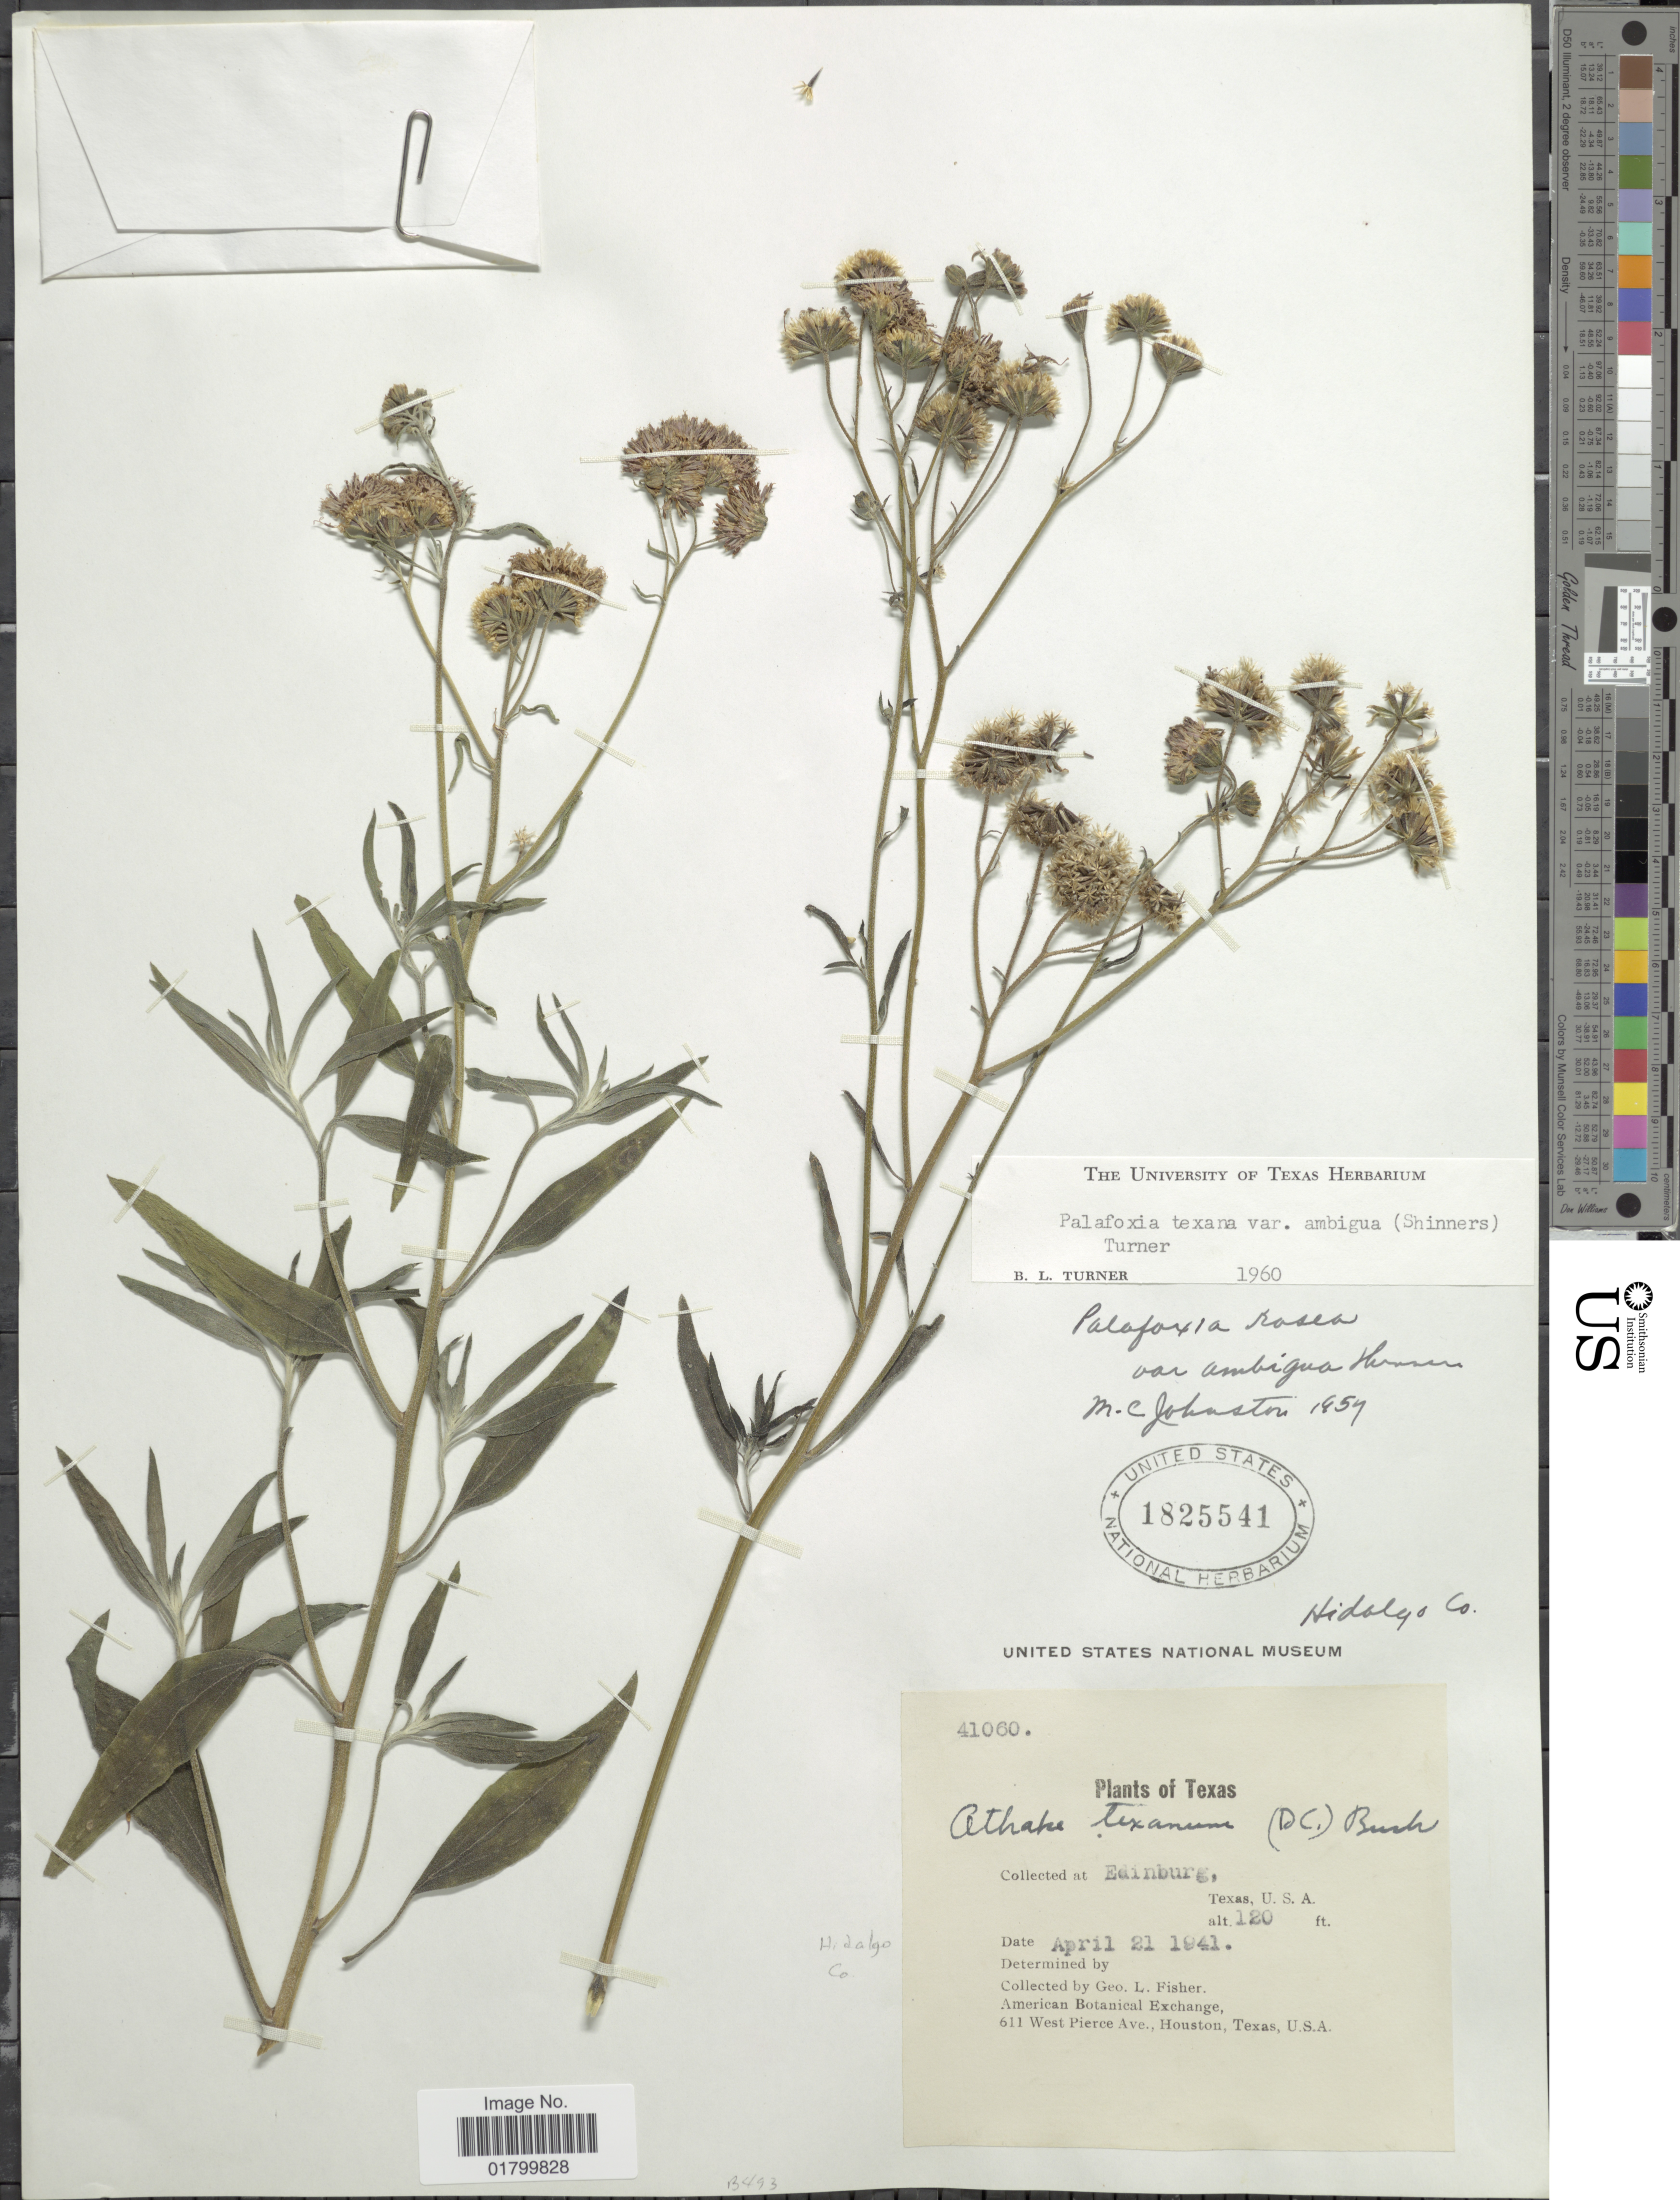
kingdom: Plantae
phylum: Tracheophyta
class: Magnoliopsida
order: Asterales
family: Asteraceae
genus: Palafoxia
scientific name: Palafoxia texana var. ambigua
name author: (Shinners) B.L. Turner & M.I. Morris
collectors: G. L. Fisher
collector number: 41060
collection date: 1941-04-21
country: United States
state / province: Texas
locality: Edinburg, Texas, U. S. A., Hidalgo Co.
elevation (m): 37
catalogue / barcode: US 1825541